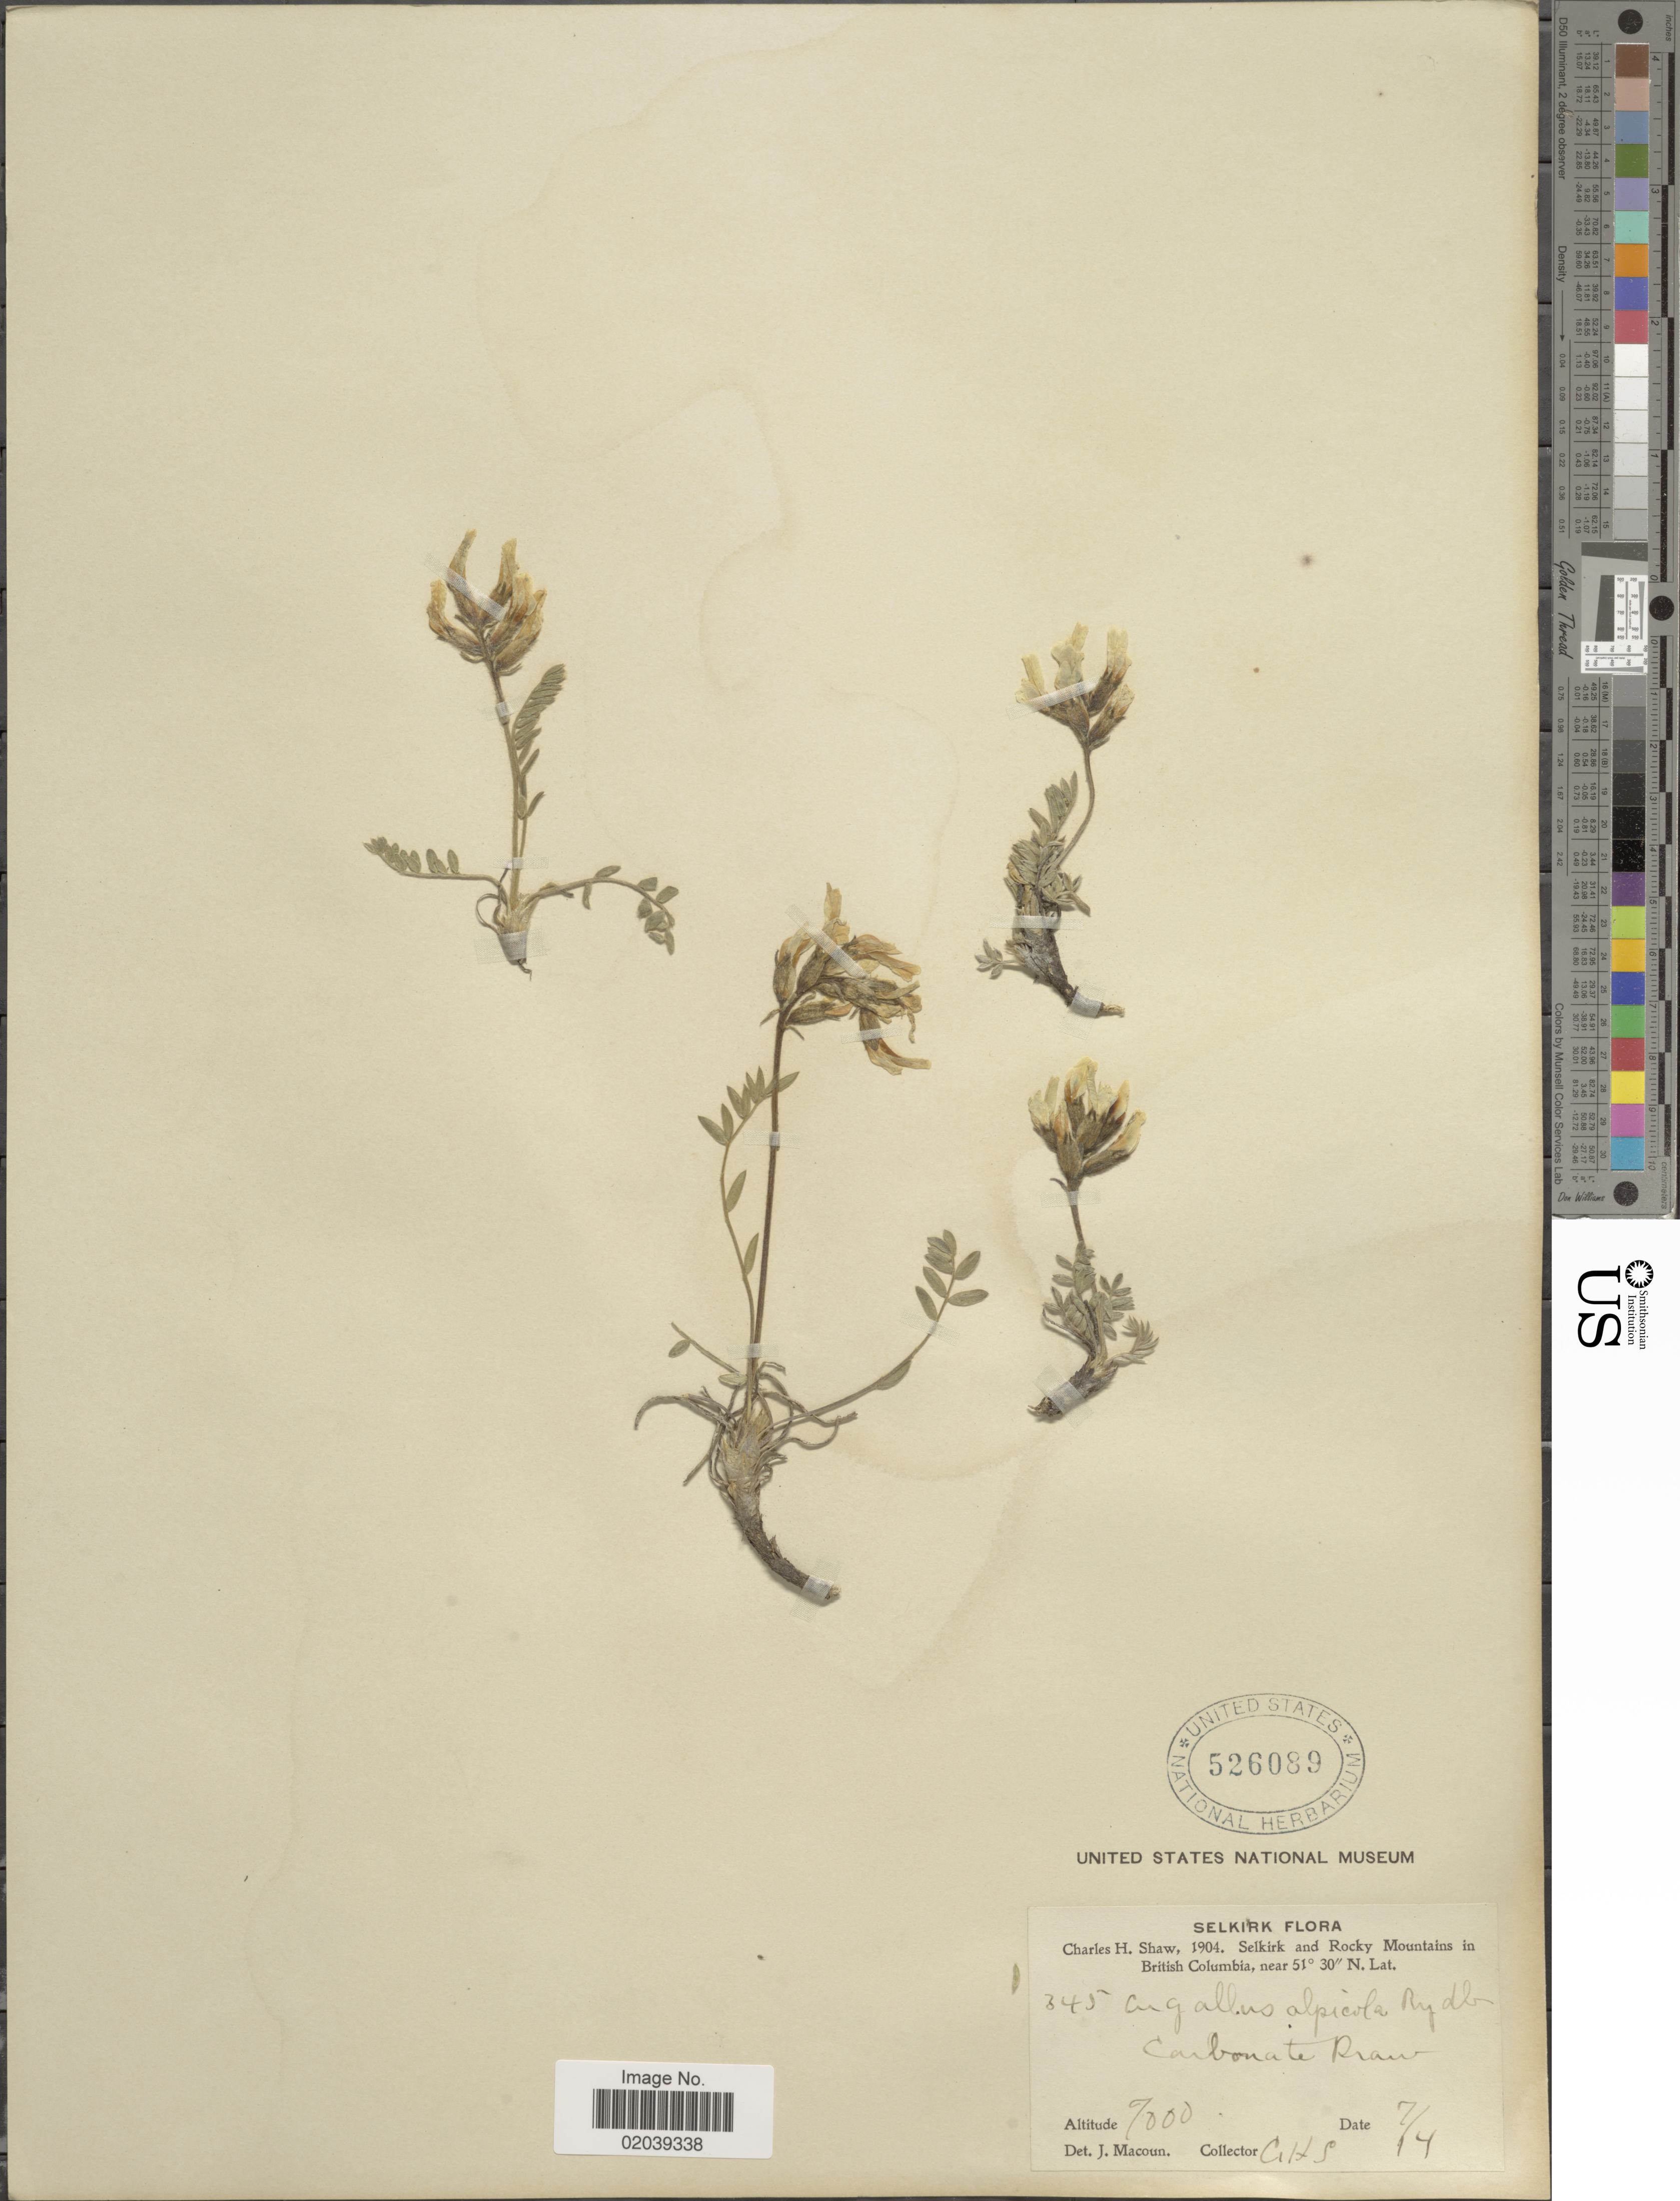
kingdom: Plantae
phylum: Tracheophyta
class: Magnoliopsida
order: Fabales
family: Fabaceae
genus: Oxytropis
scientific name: Oxytropis campestris var. cusickii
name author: (Greenm.) Barneby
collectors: C. H. Shaw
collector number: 345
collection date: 1904-07-14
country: Canada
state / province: British Columbia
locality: Selkirk and Rocky Mountains. Carbonate Draw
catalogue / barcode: US 526089